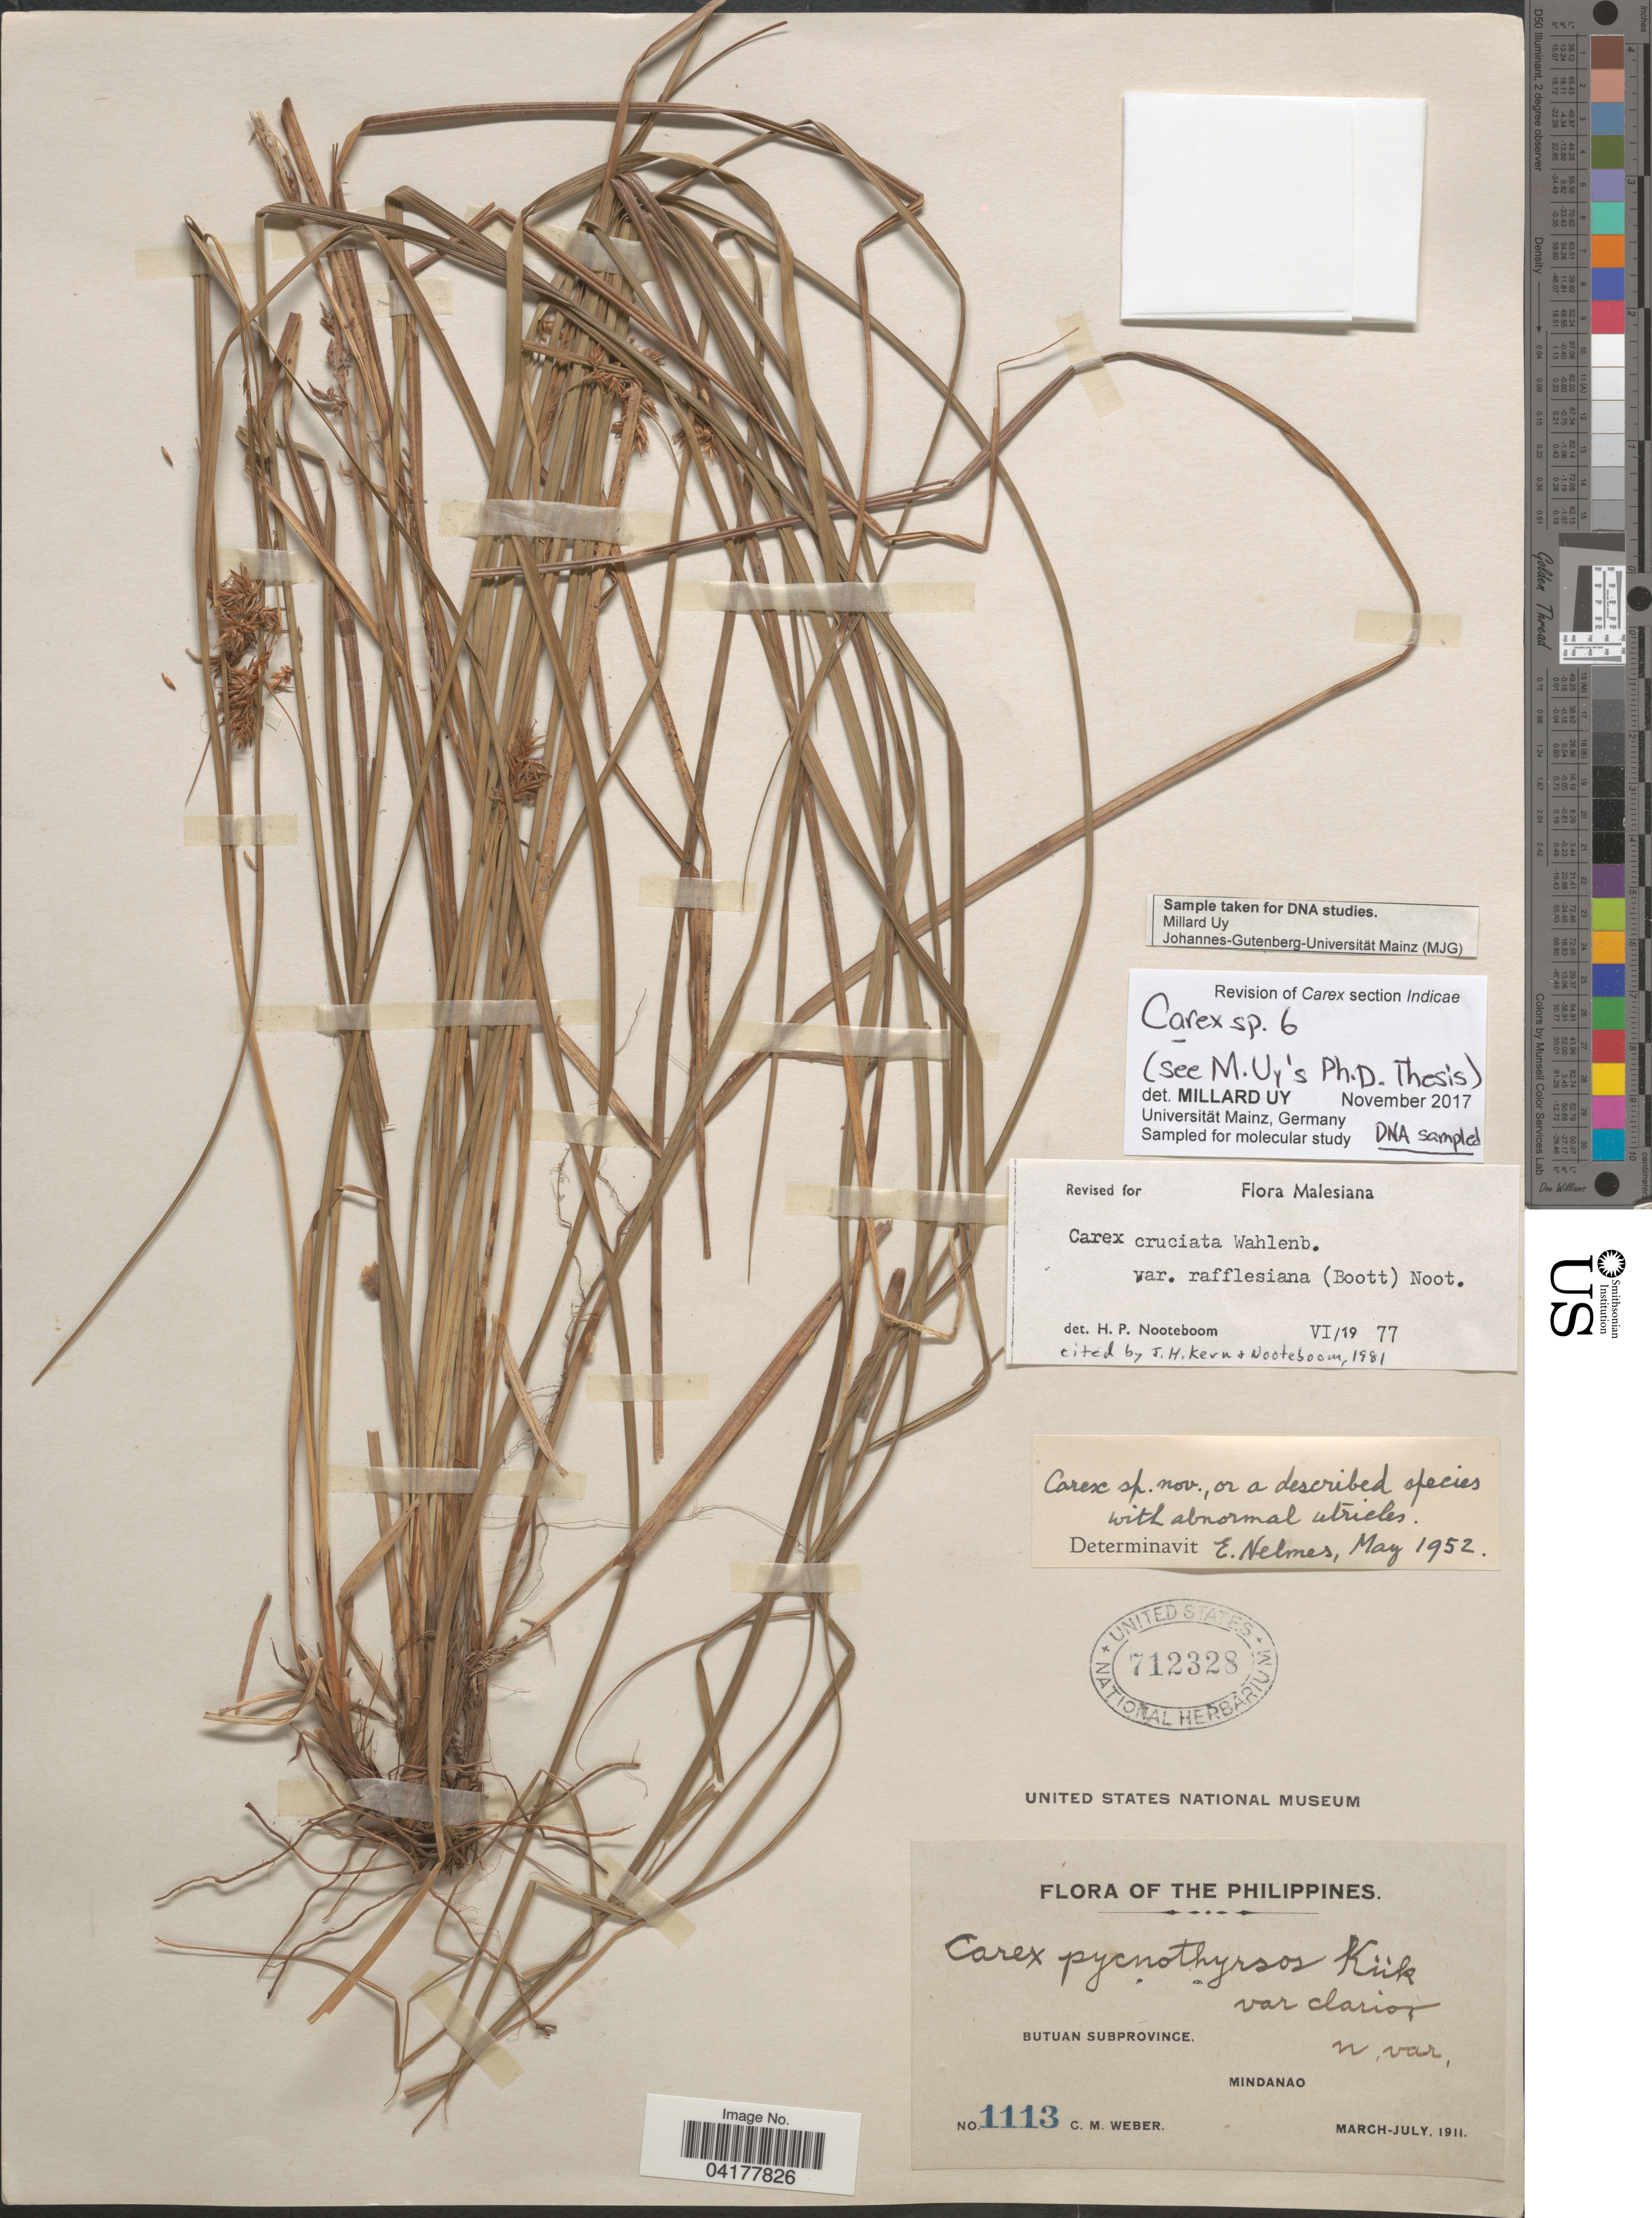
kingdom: Plantae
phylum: Tracheophyta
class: Liliopsida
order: Poales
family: Cyperaceae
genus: Carex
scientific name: Carex sp.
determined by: Uy, Millard M.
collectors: C. M. Weber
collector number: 1113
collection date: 1911-03/1911-07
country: Philippines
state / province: Caraga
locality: Butuan Subprovince, Mindanao.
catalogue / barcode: US 712328